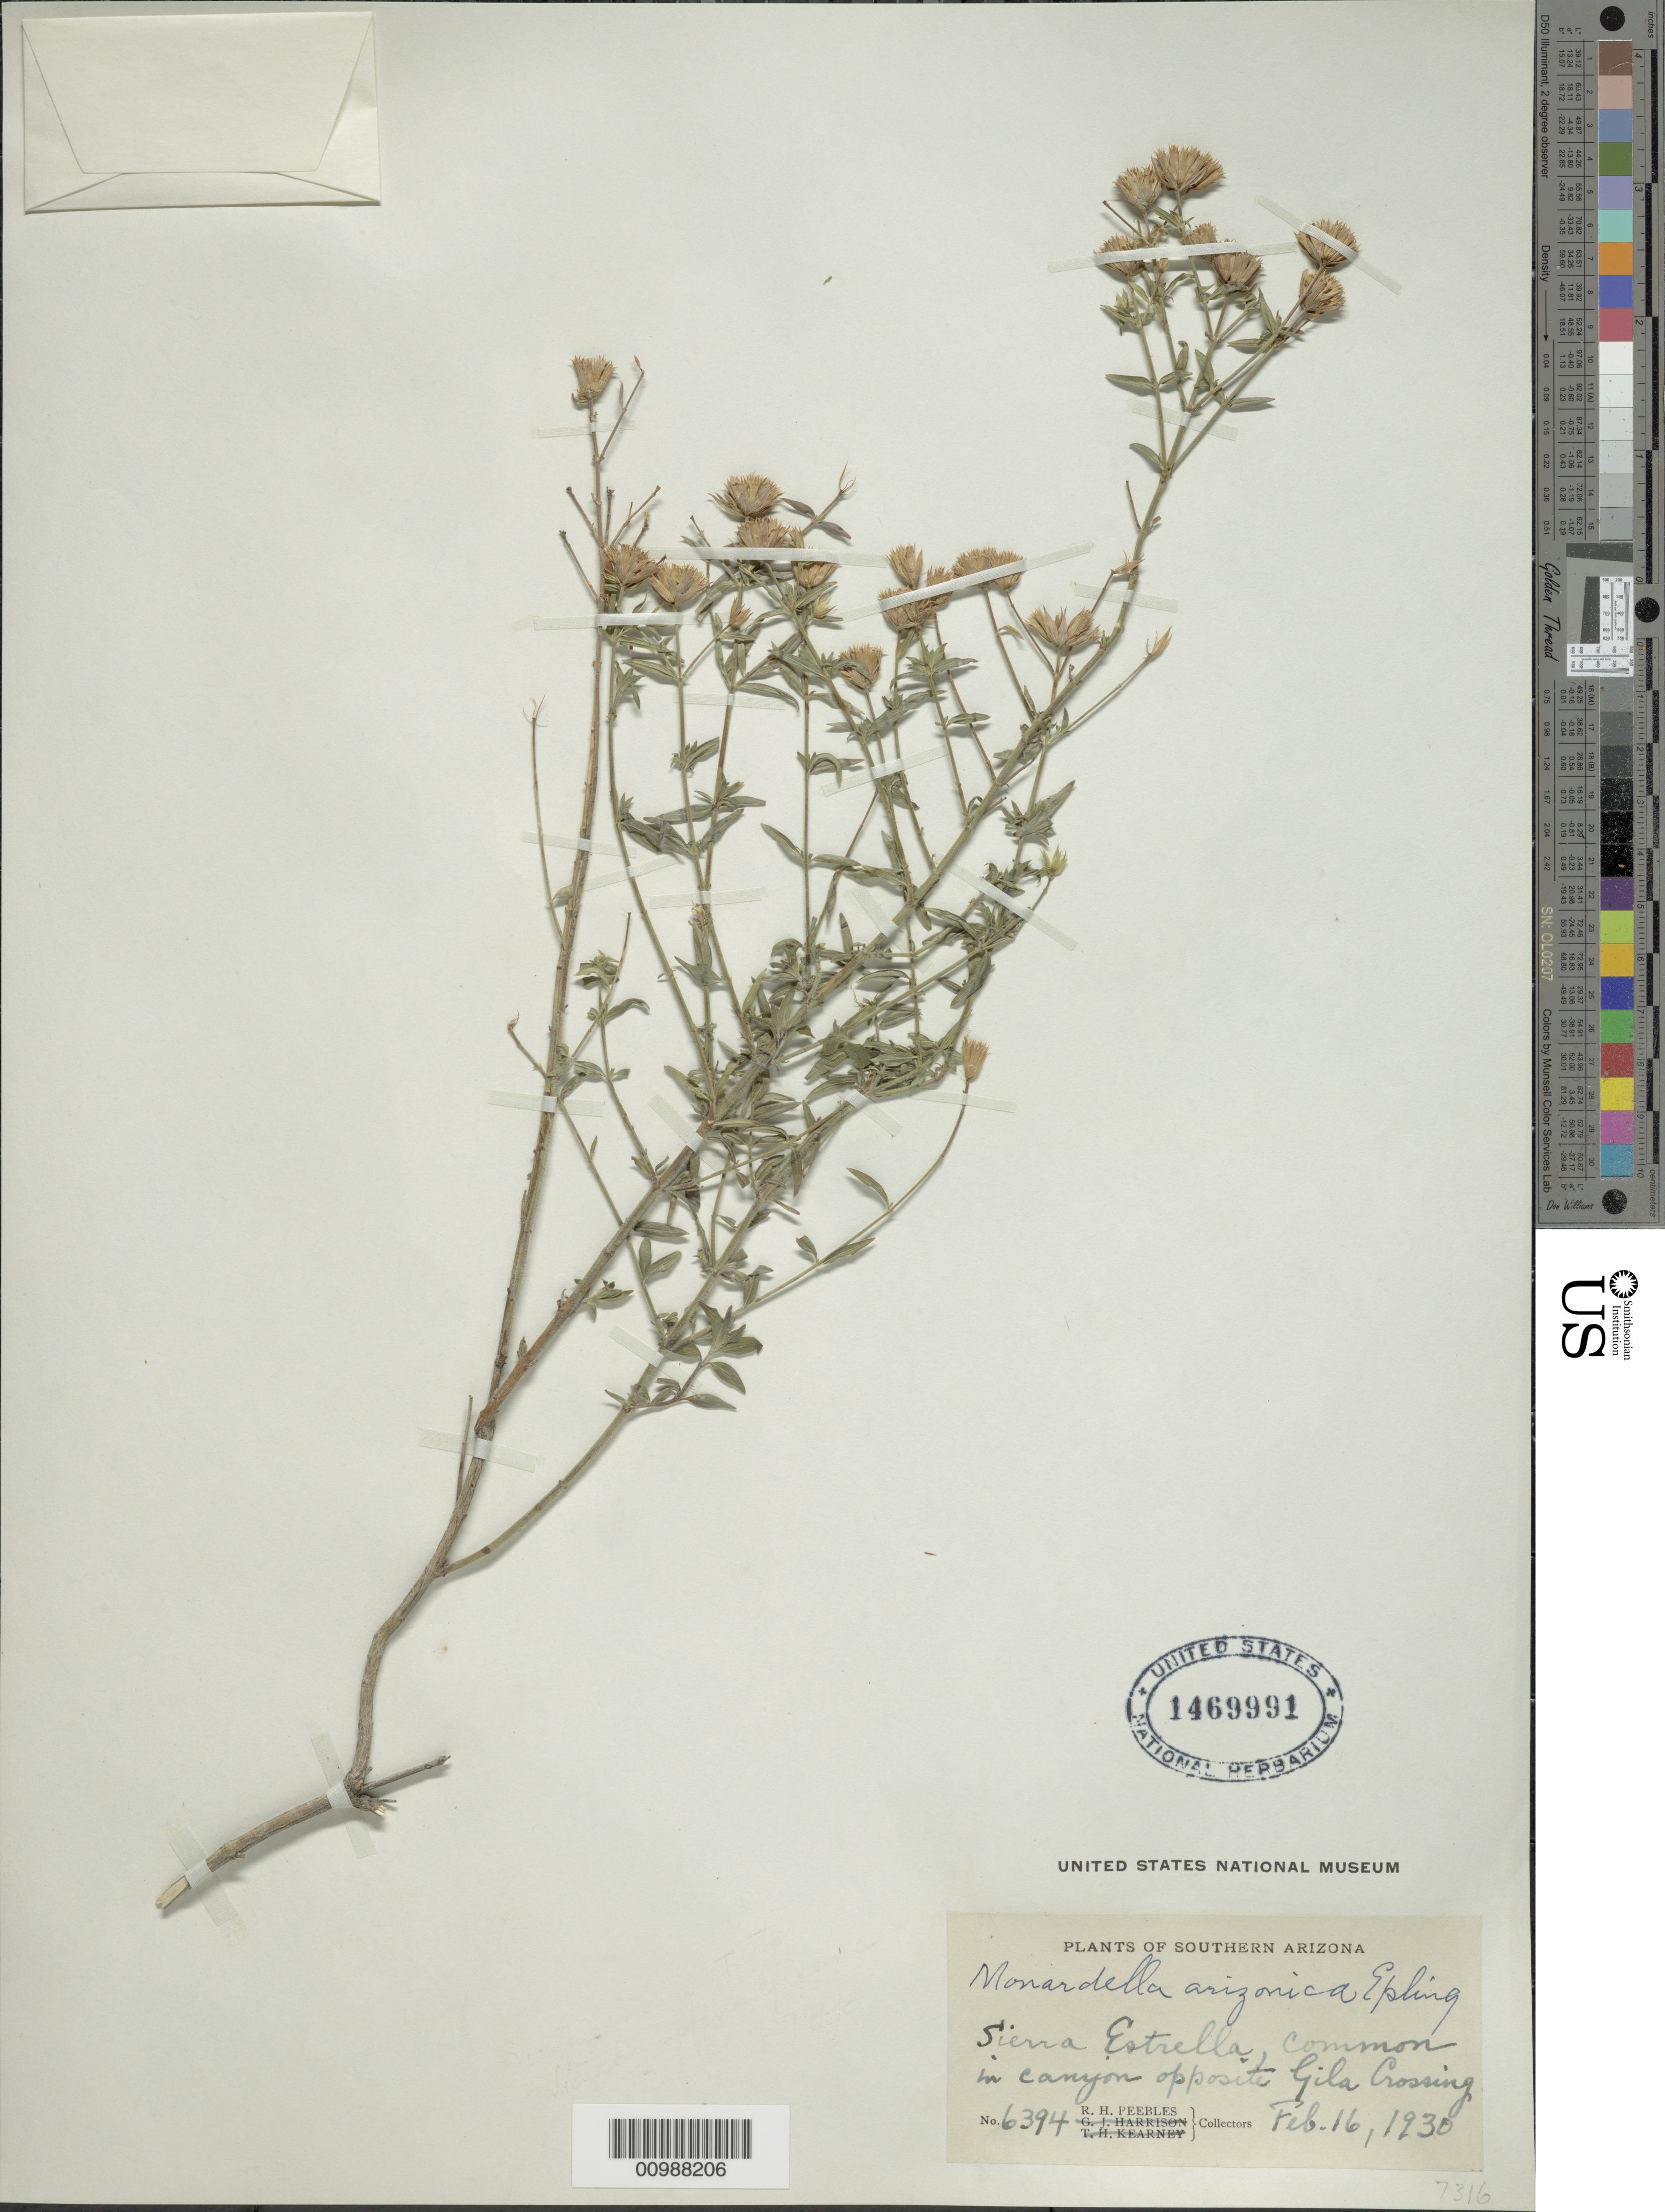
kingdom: Plantae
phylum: Tracheophyta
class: Magnoliopsida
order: Lamiales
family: Lamiaceae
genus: Monardella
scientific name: Monardella arizonica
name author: Epling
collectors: R. H. Peebles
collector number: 6394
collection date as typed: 16 Feb 1930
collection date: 1930-02-16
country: United States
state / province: Arizona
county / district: Maricopa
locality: Sierra Estrella, common in canyon opposite Gila Crossing.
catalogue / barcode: US 1469991